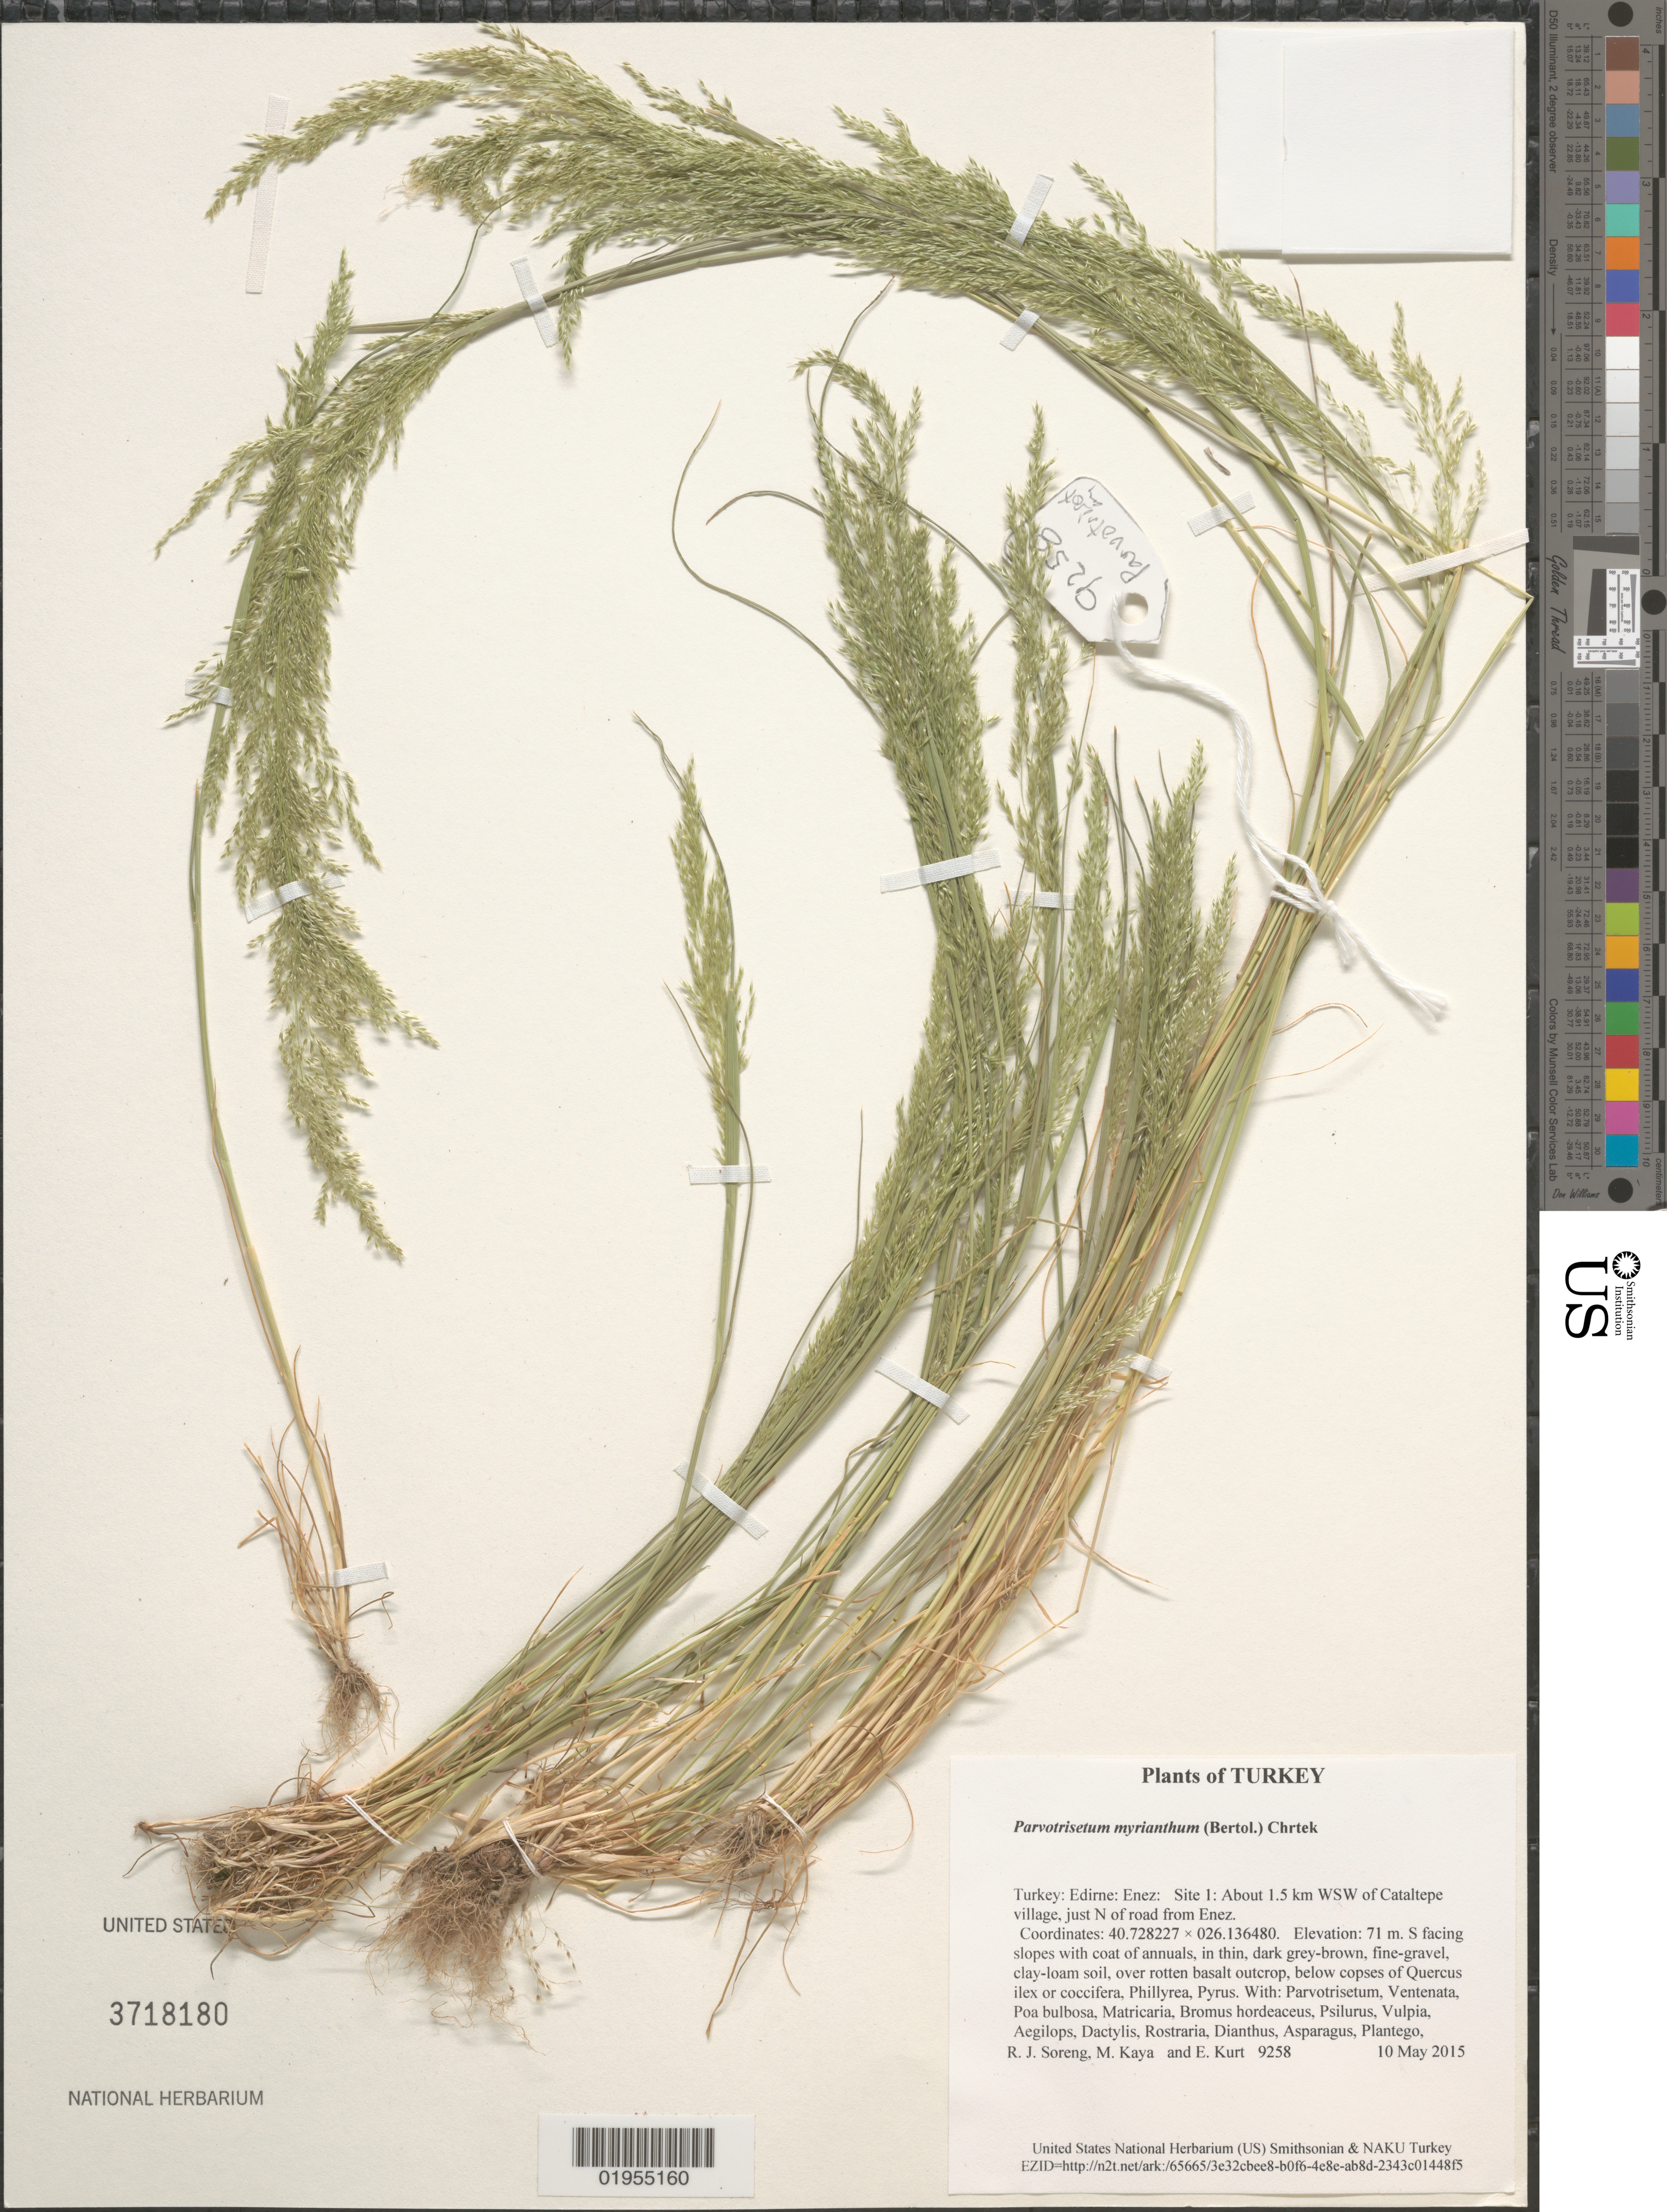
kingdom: Plantae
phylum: Tracheophyta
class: Liliopsida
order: Poales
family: Poaceae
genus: Parvotrisetum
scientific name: Parvotrisetum myrianthum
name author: (Bertol.) Chrtek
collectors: R. J. Soreng, M. Kaya & E. Kurt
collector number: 9258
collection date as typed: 2015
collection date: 2015-05-10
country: Turkey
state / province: Edirne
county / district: Enez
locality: Site 1: About 1.5 km WSW of Cataltepe village, just N of road from Enez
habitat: S facing slopes with coat of annuals, in thin, dark grey-brown, fine-gravel, clay-loam soil, over rotten basalt outcrop, below copses of Quercus ilex or coccifera, Phillyrea, Pyrus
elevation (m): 71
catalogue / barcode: US 3718180